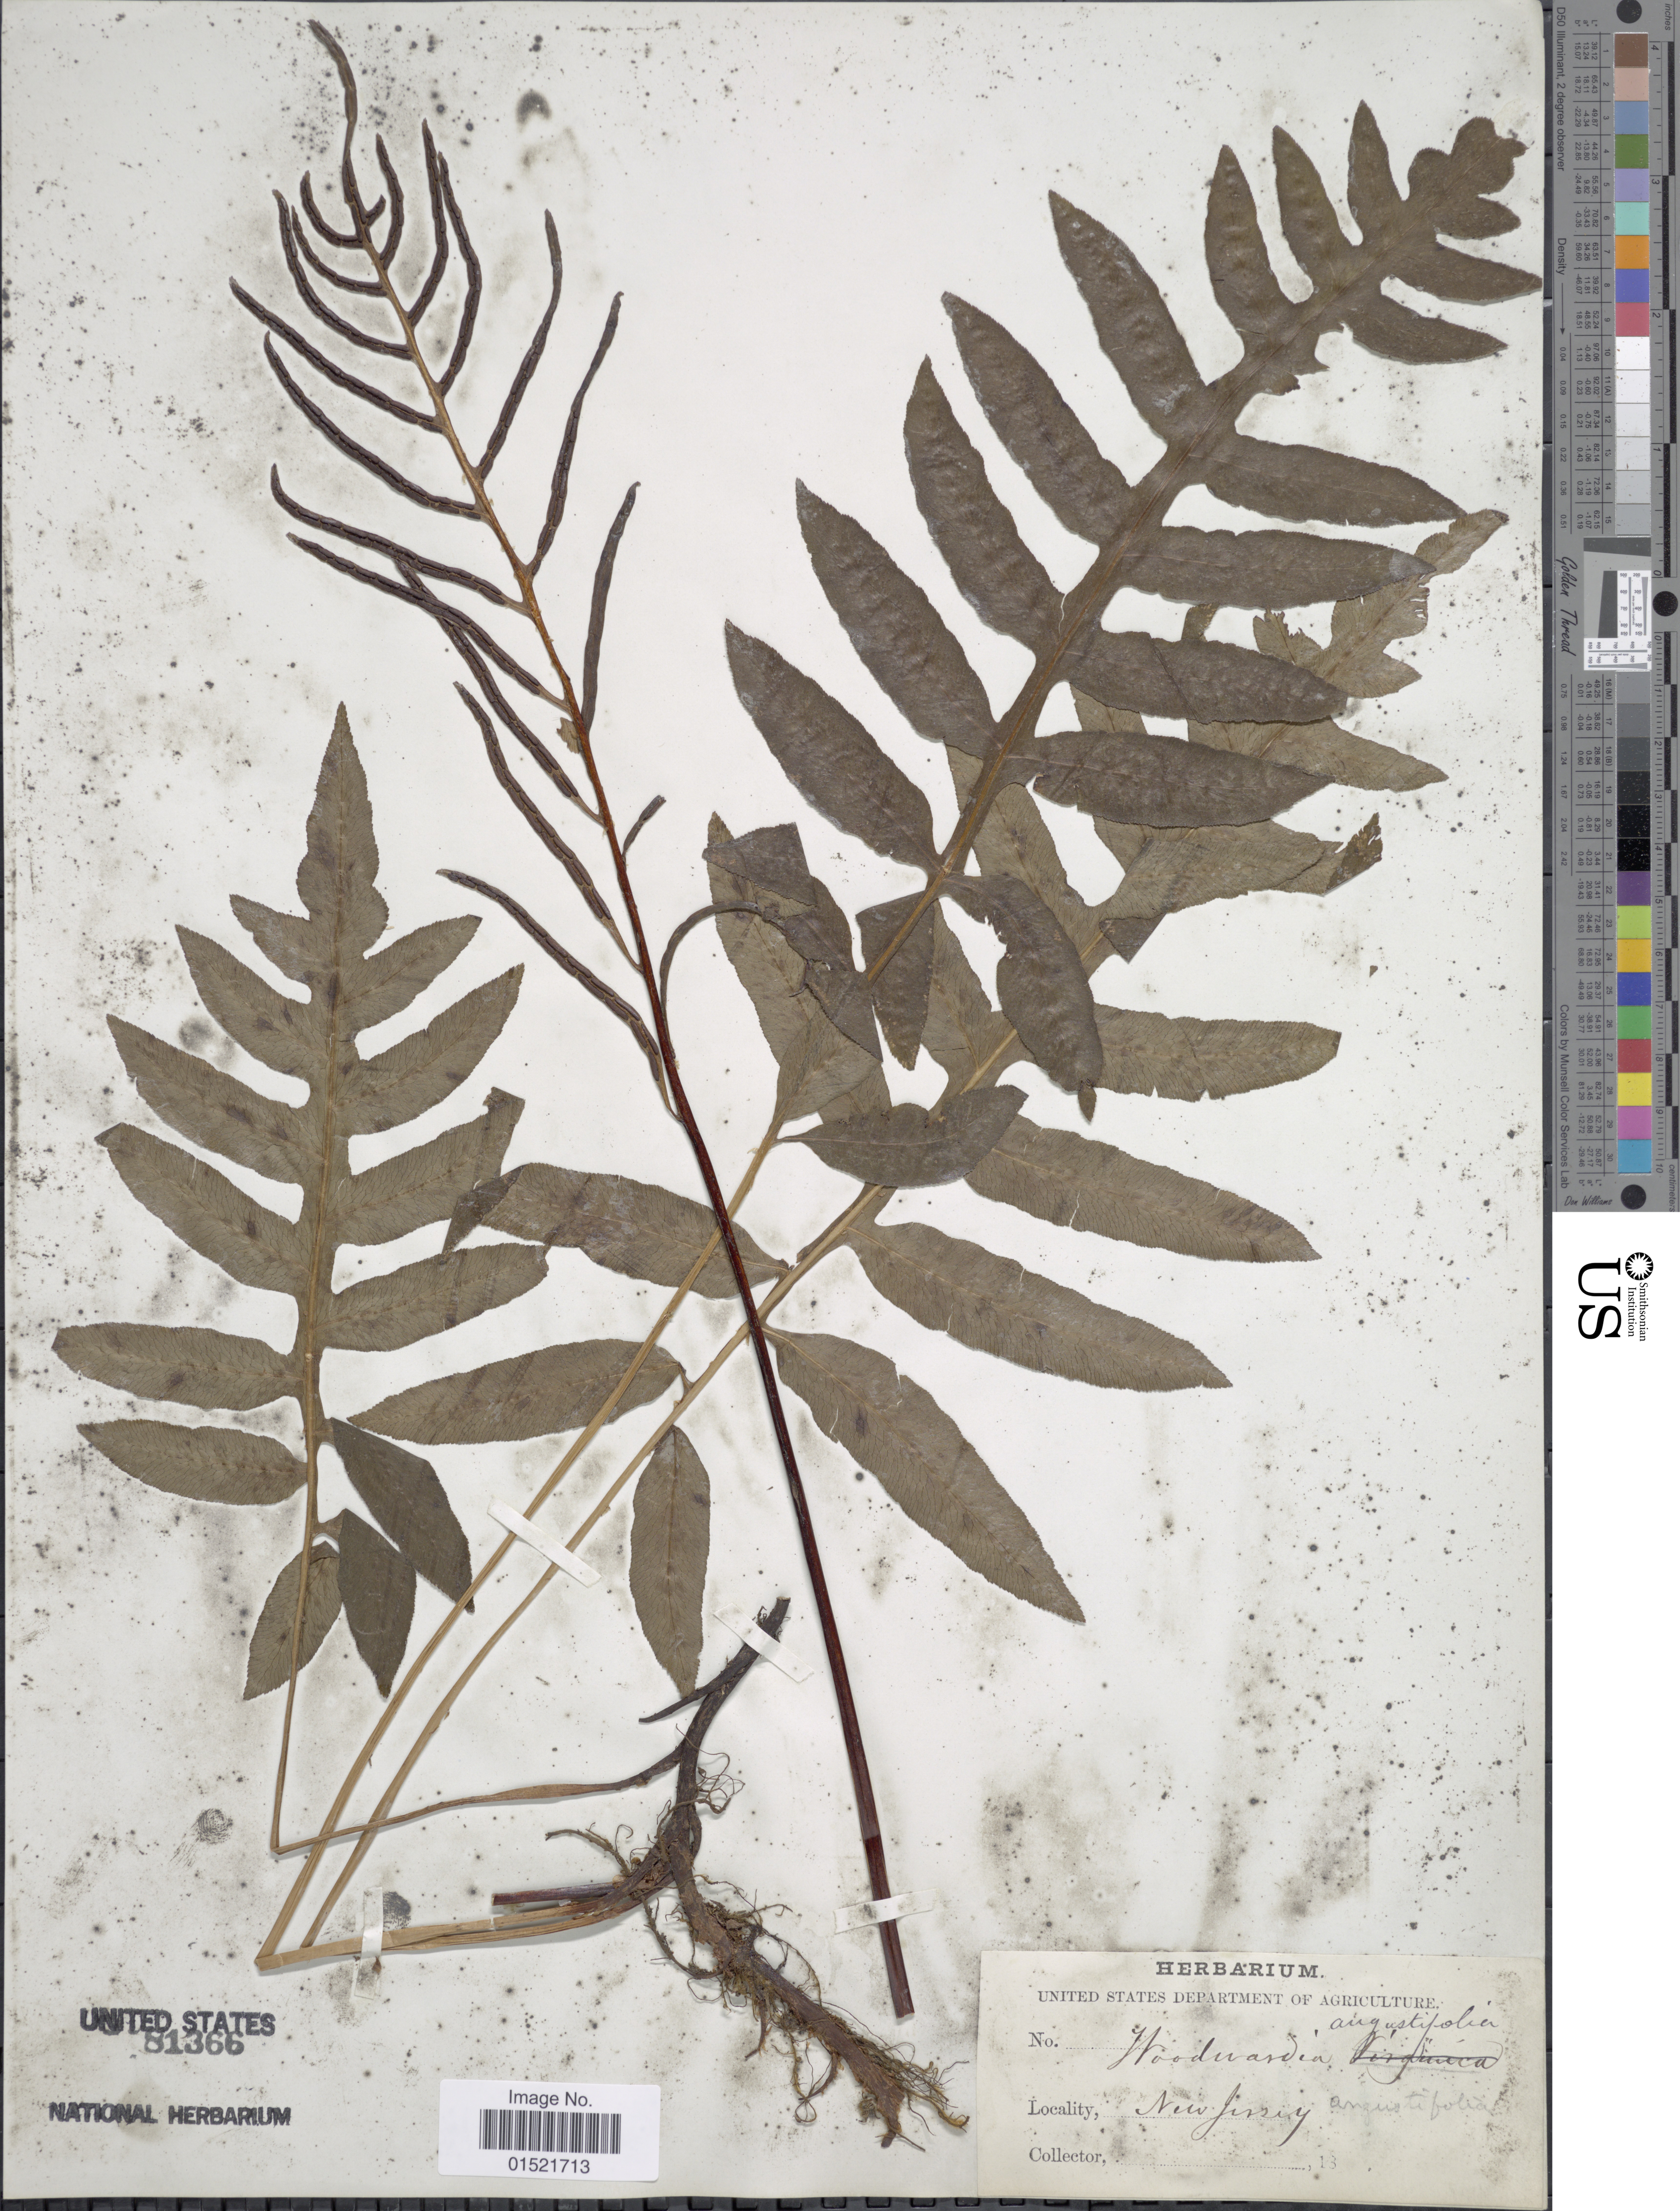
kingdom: Plantae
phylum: Tracheophyta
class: Polypodiopsida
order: Polypodiales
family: Blechnaceae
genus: Woodwardia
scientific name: Woodwardia areolata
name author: (L.) T. Moore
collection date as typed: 18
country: United States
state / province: New Jersey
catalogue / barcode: US 81366